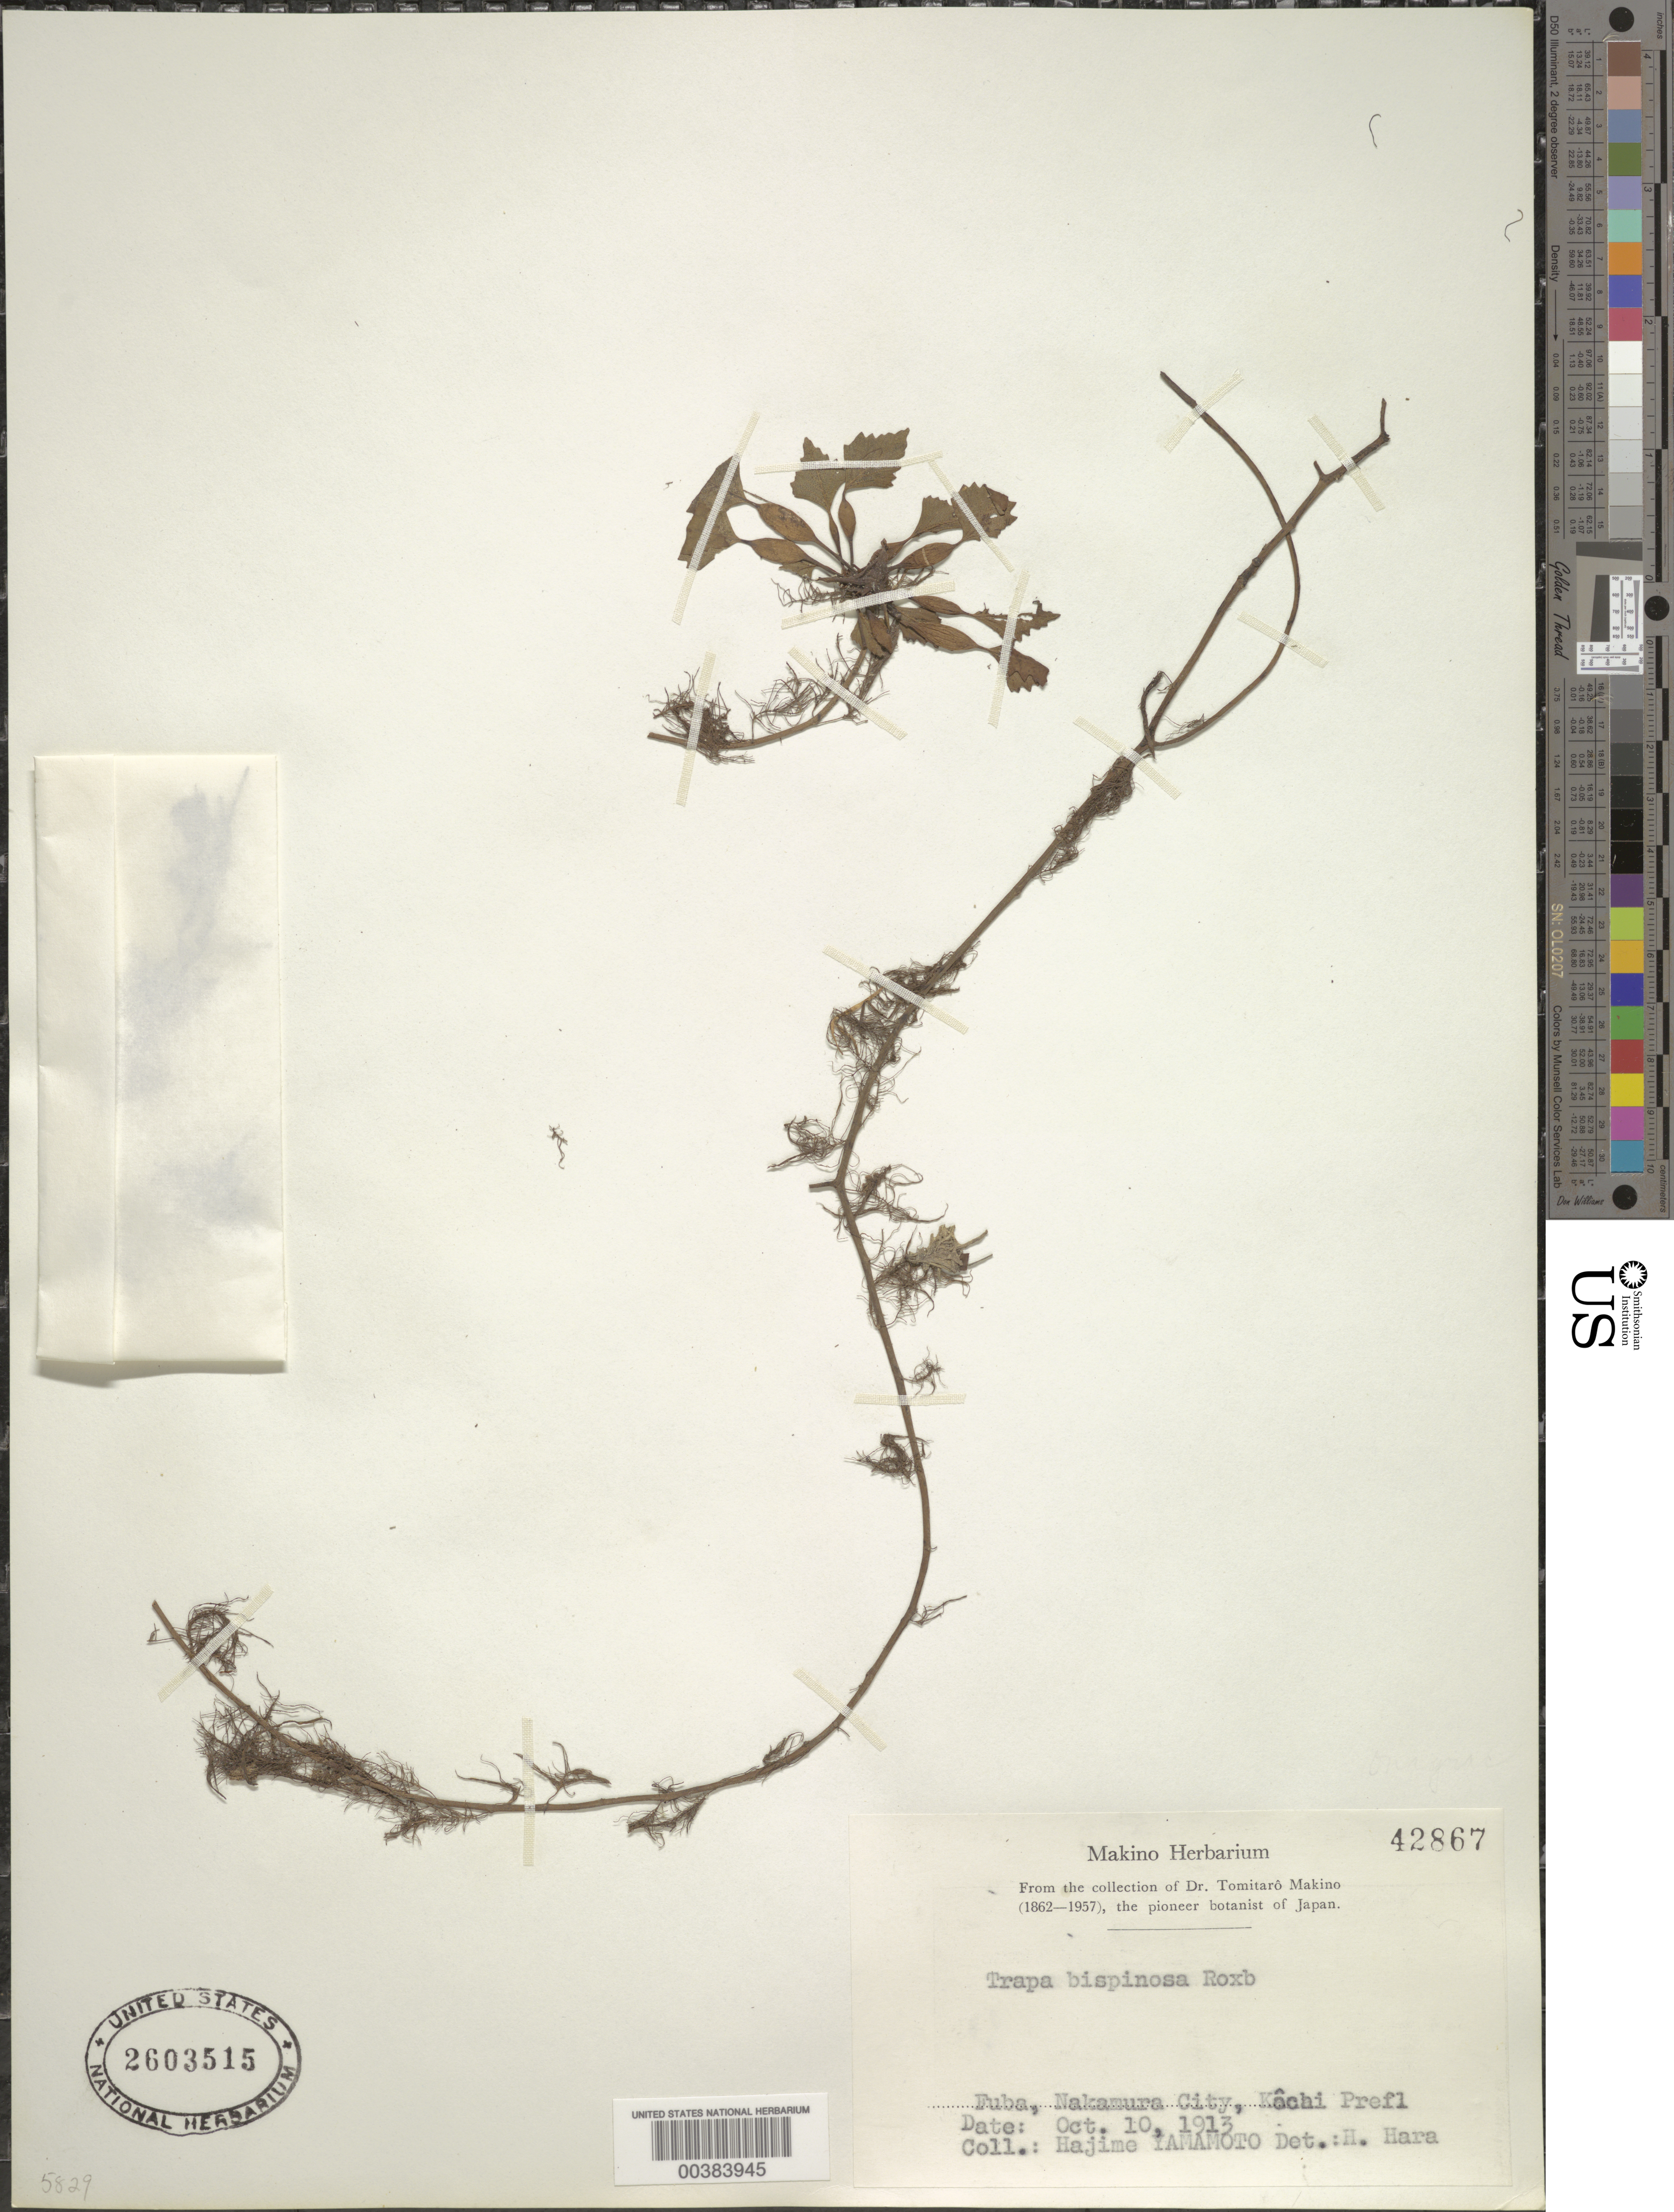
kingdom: Plantae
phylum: Tracheophyta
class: Magnoliopsida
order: Myrtales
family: Lythraceae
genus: Trapa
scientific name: Trapa bispinosa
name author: Roxb.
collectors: H. Yamamoto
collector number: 42867 Makino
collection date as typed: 10 Oct 1913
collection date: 1913-10-10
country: Japan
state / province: Koti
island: Shikoku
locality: Fuba, nakamura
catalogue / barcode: US 2603515